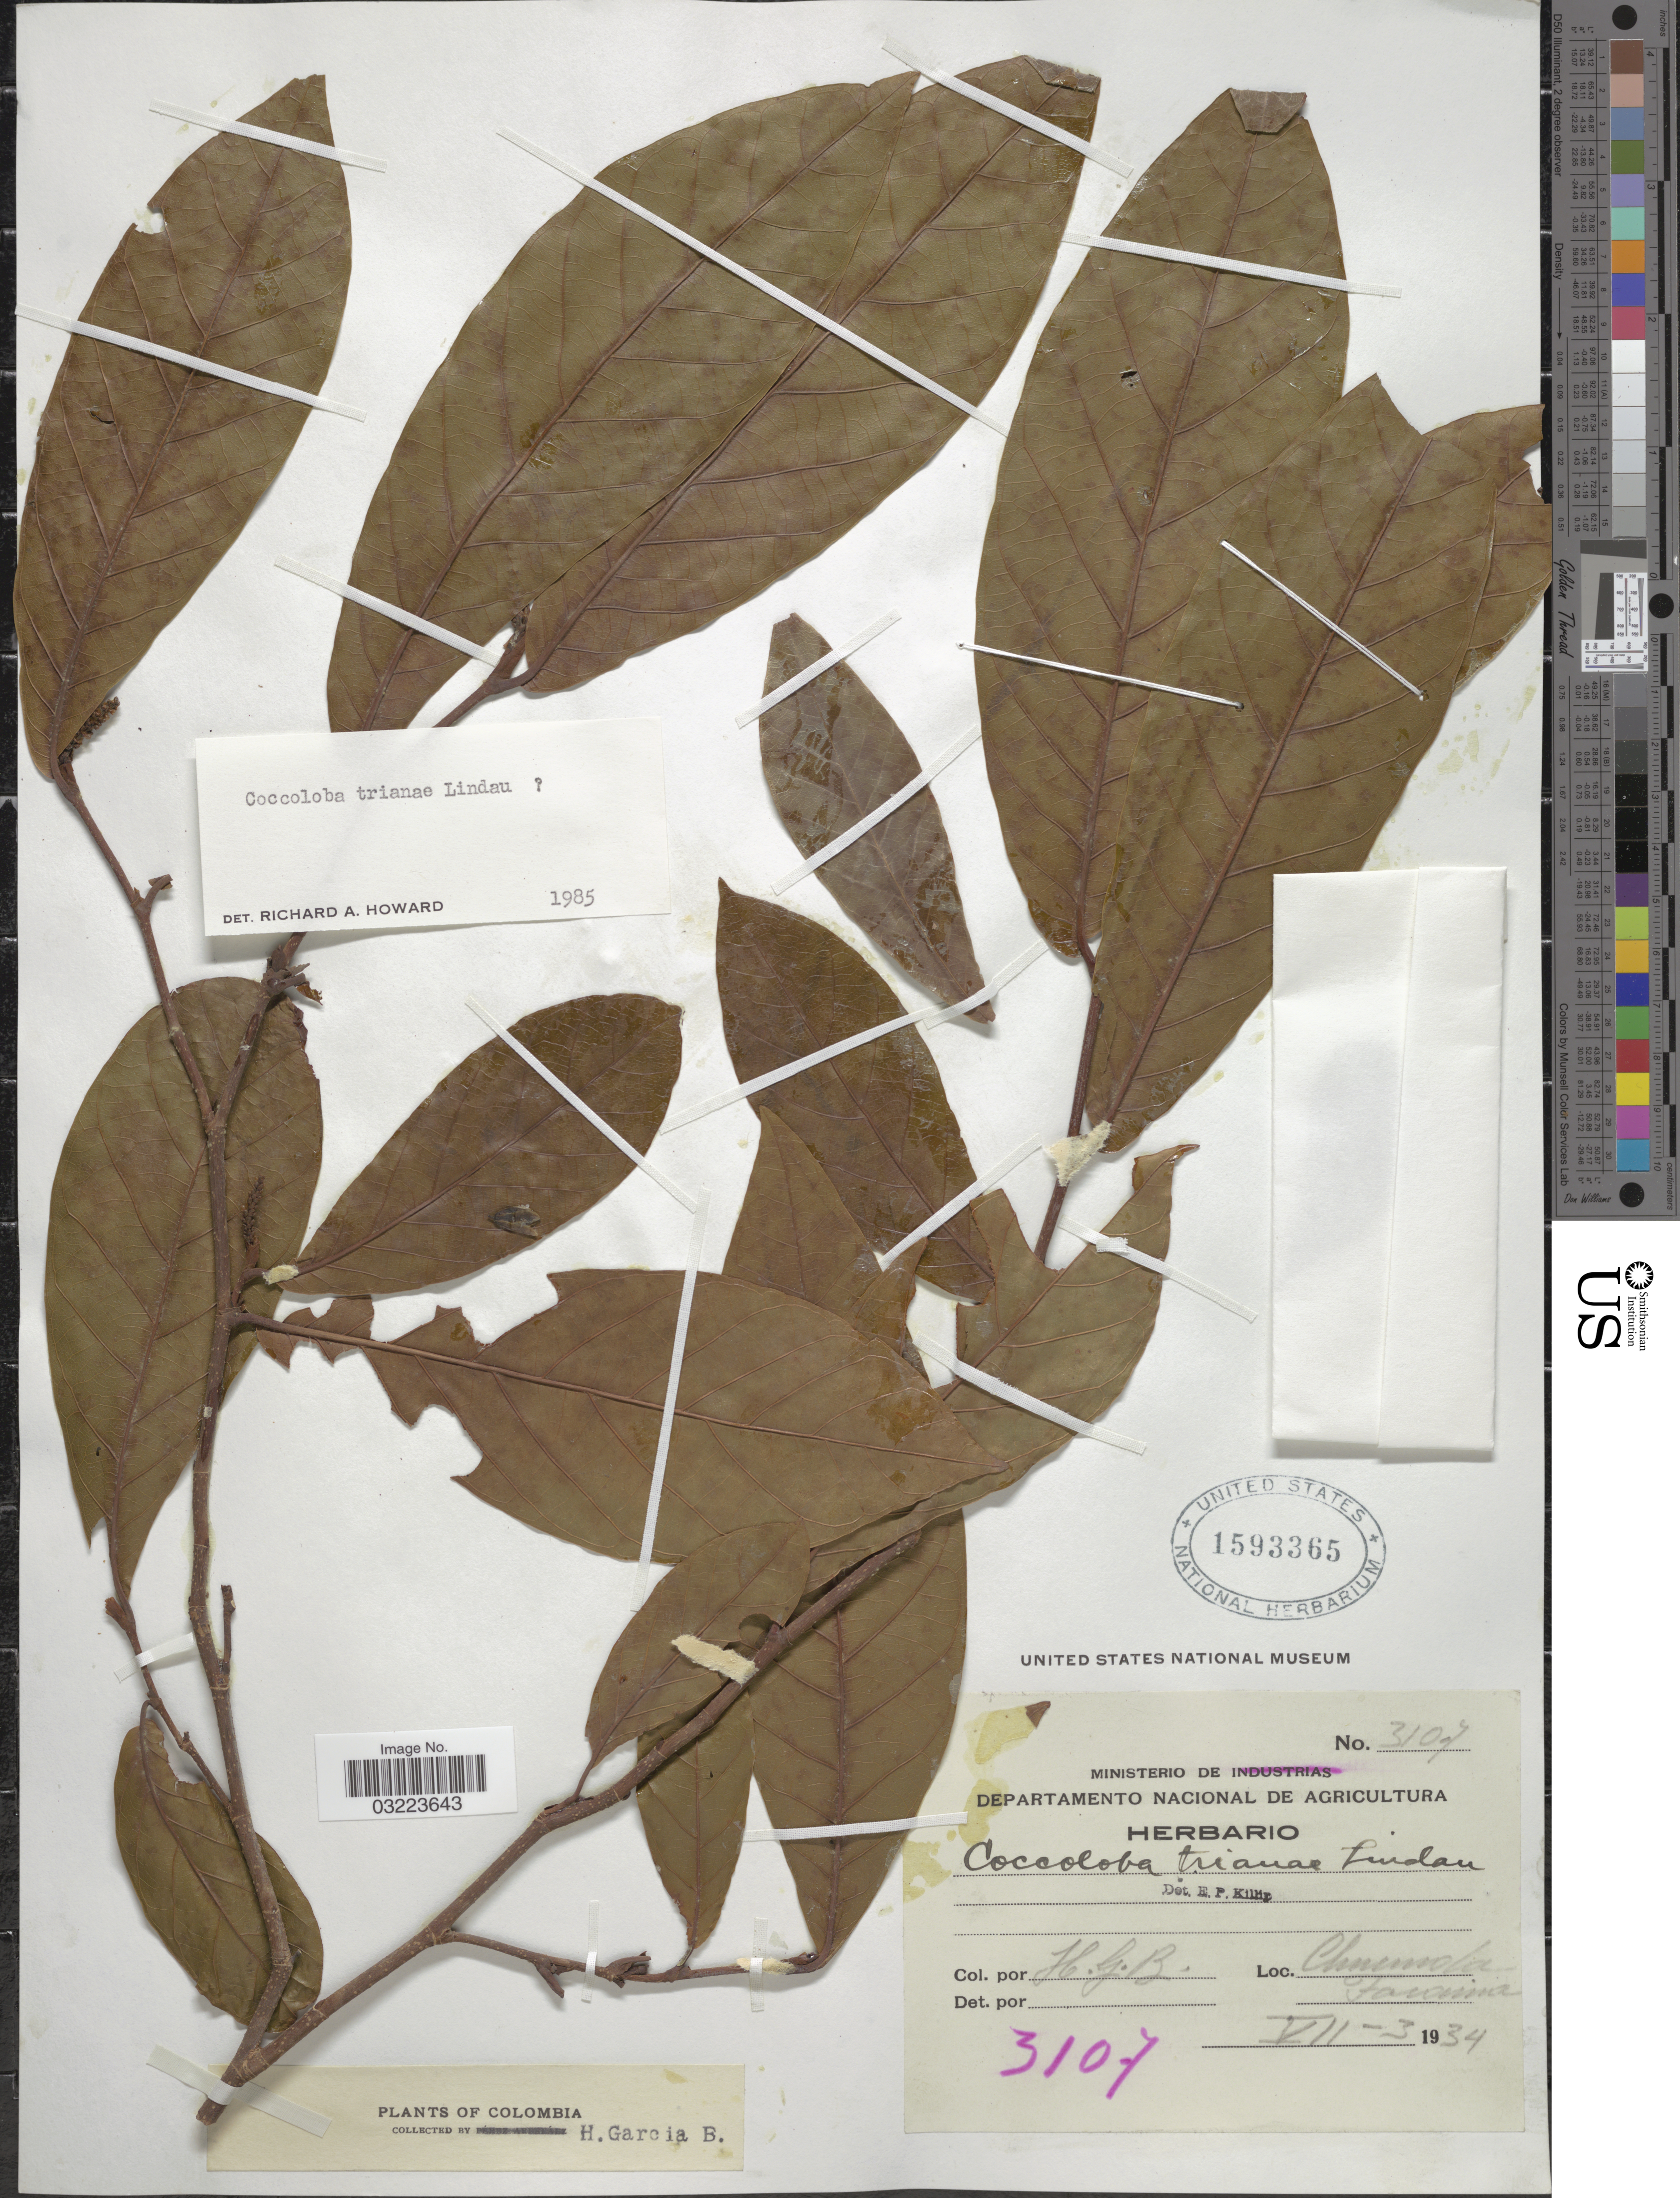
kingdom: Plantae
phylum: Tracheophyta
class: Magnoliopsida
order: Caryophyllales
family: Polygonaceae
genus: Coccoloba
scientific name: Coccoloba trianae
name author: Triana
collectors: H. García B.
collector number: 3107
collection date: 1934-07-03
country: Colombia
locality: Chucunda Tocaima.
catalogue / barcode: US 1593365